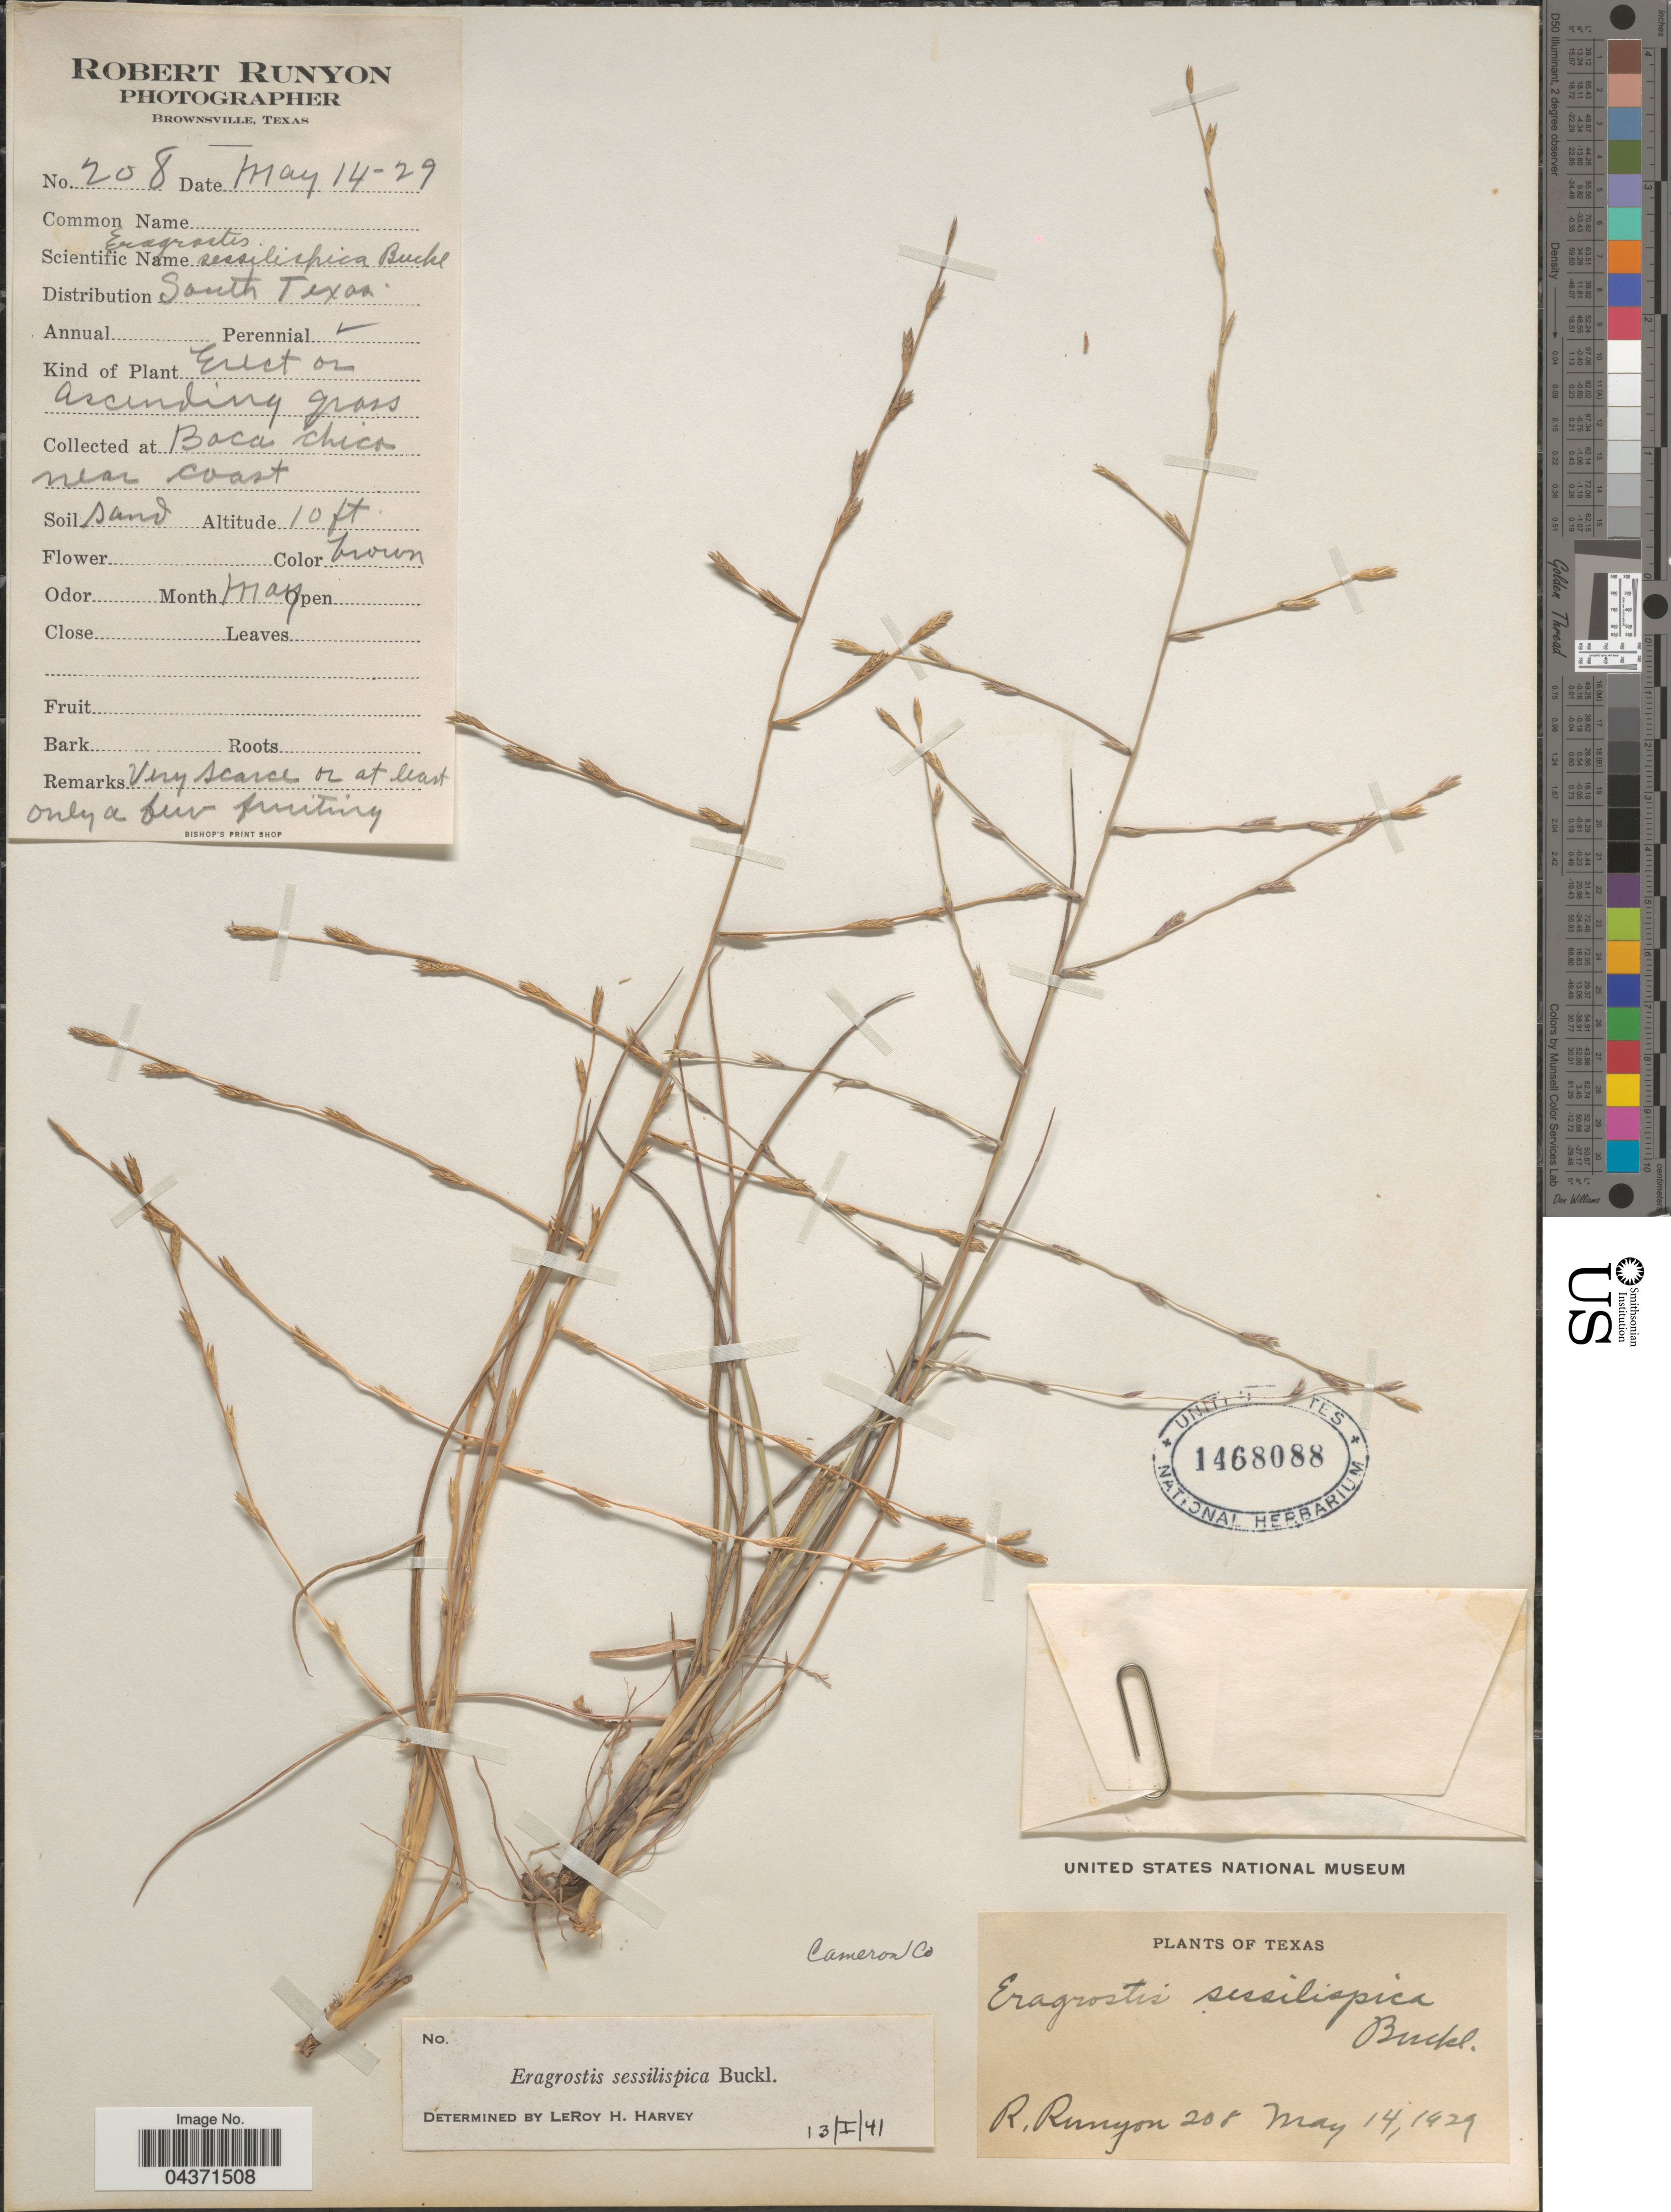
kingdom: Plantae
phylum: Tracheophyta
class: Liliopsida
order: Poales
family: Poaceae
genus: Eragrostis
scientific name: Eragrostis sessilispica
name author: Buckley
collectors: R. Runyon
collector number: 208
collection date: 1929-05-14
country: United States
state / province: Texas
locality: South Texas. Boca chica near coast.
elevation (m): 3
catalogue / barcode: US 1468088